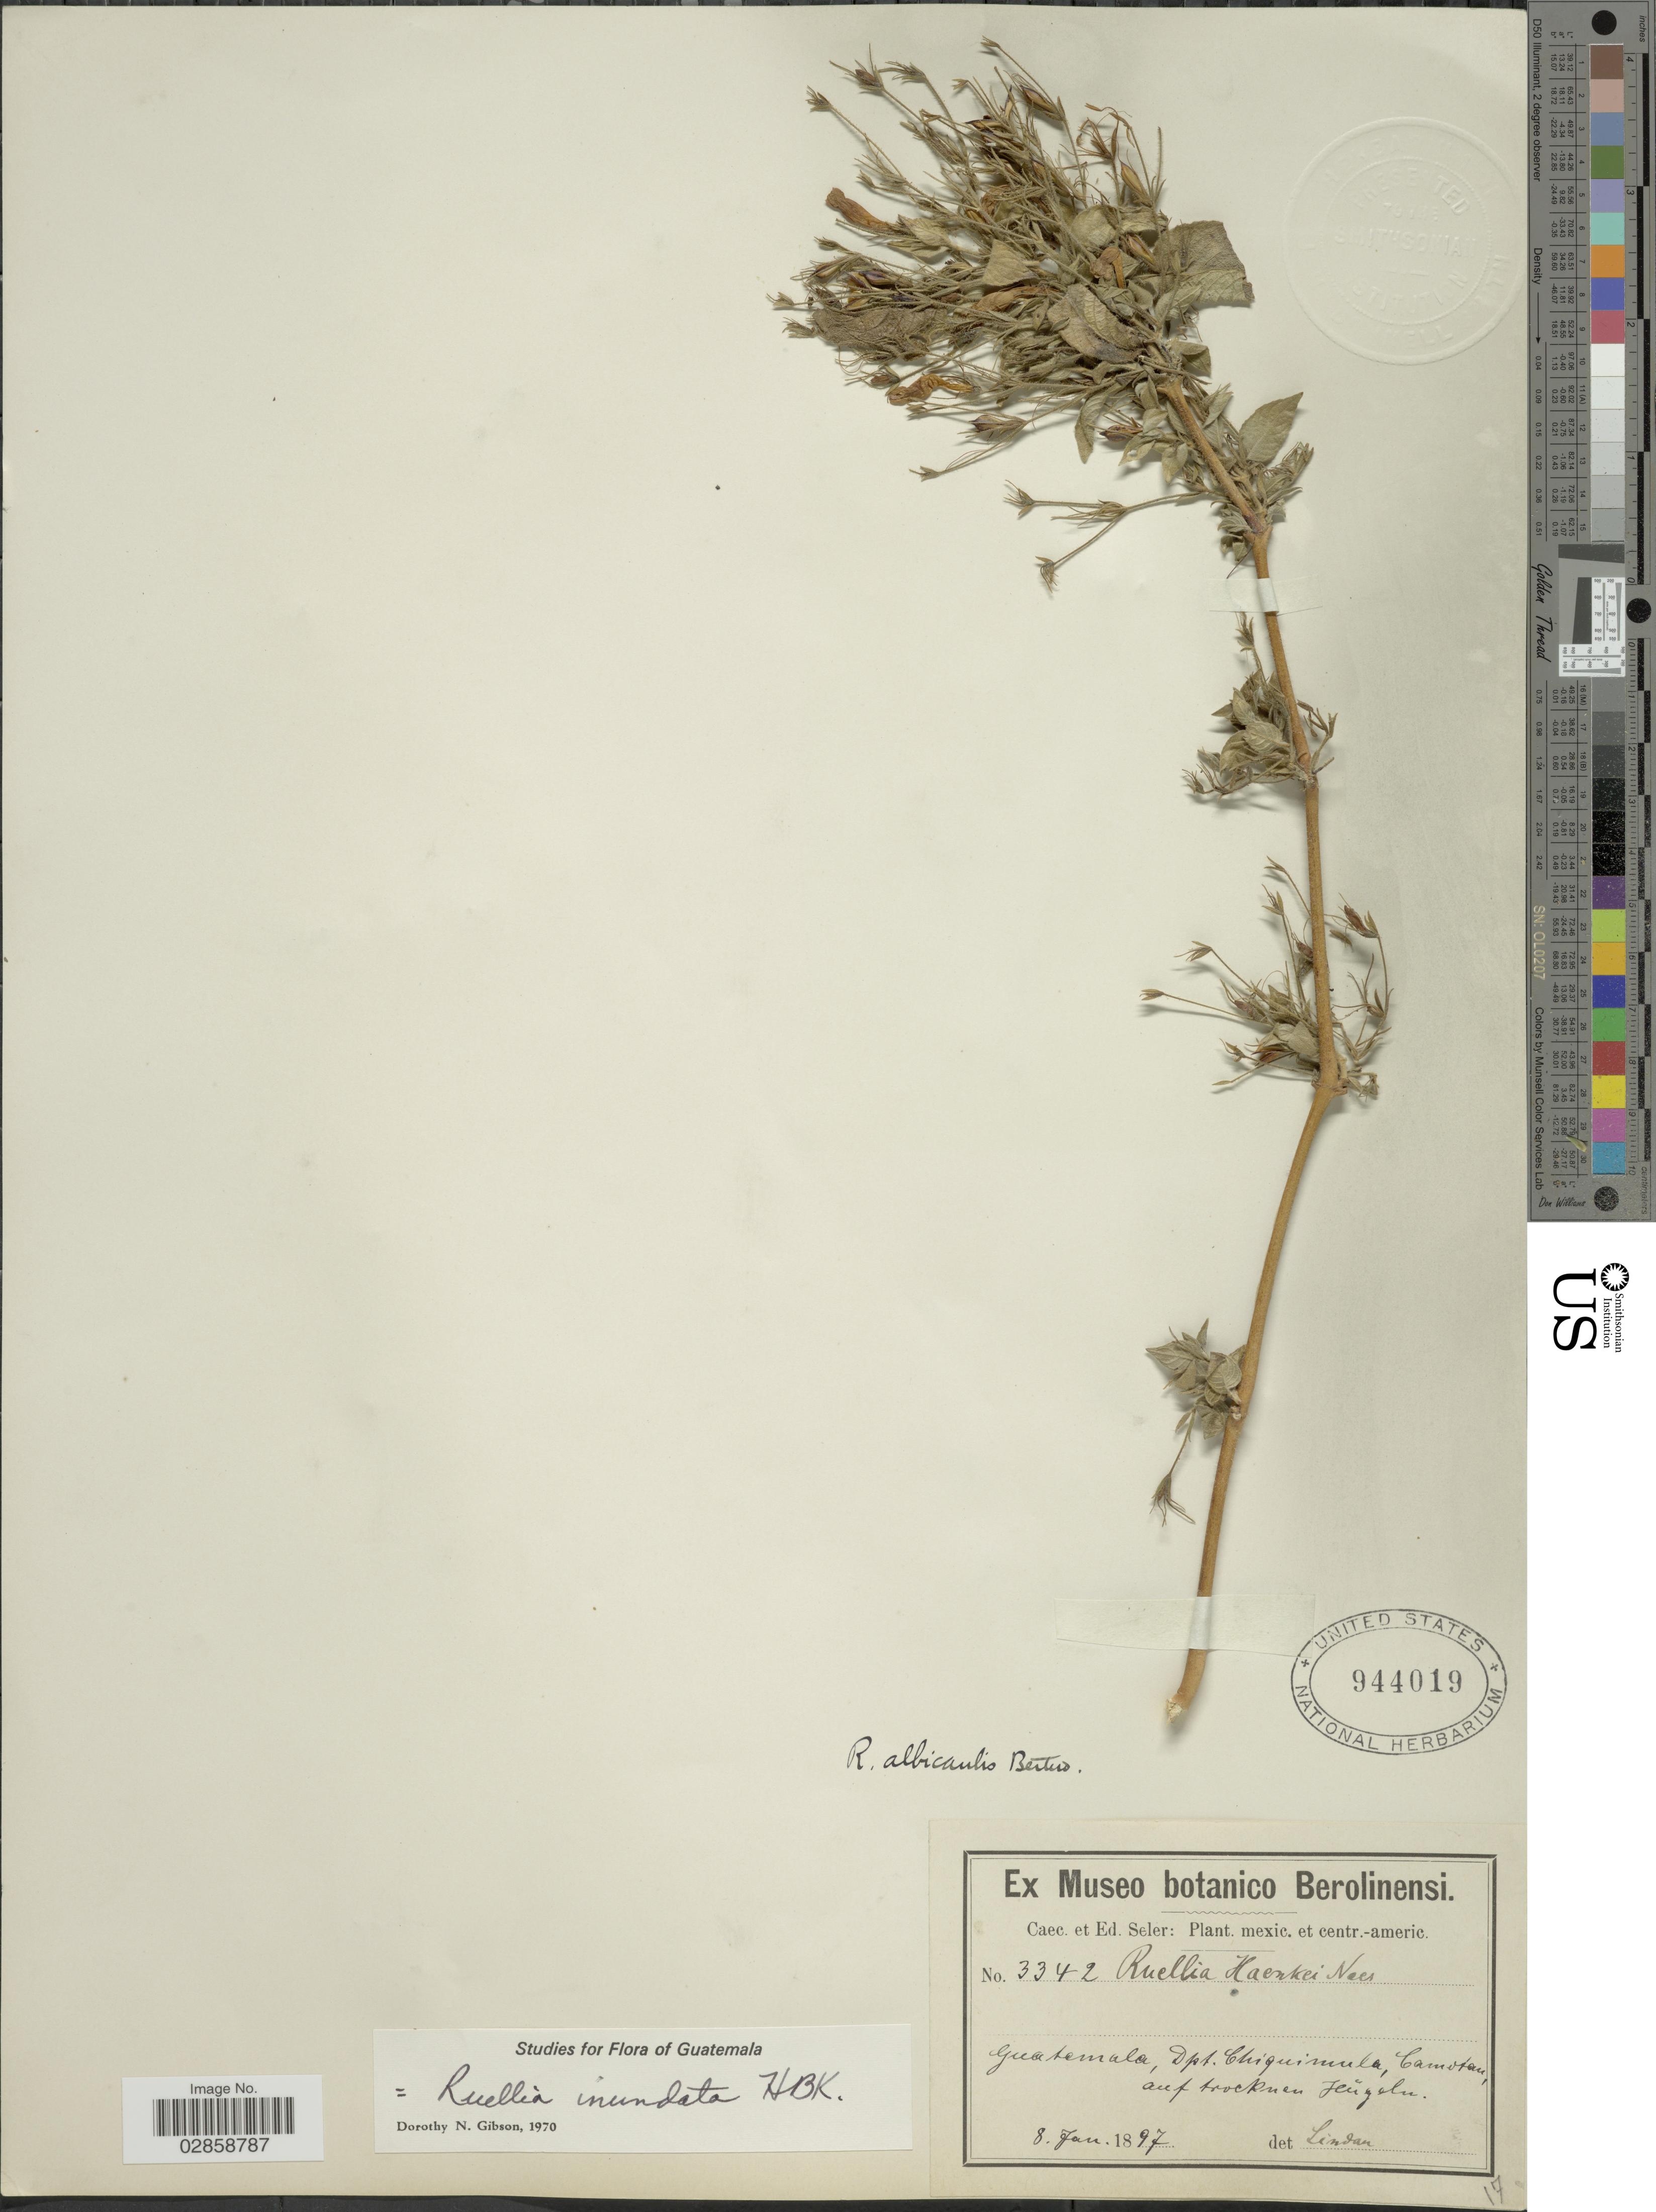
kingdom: Plantae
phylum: Tracheophyta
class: Magnoliopsida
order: Lamiales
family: Acanthaceae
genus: Ruellia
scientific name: Ruellia inundata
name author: Kunth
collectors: C. Seler & E. G. Seler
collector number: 3342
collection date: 1897-01-08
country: Guatemala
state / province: Chiquimula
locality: Dpt. Chiquimula, Camotan auf trocknen Hügeln.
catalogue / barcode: US 944019